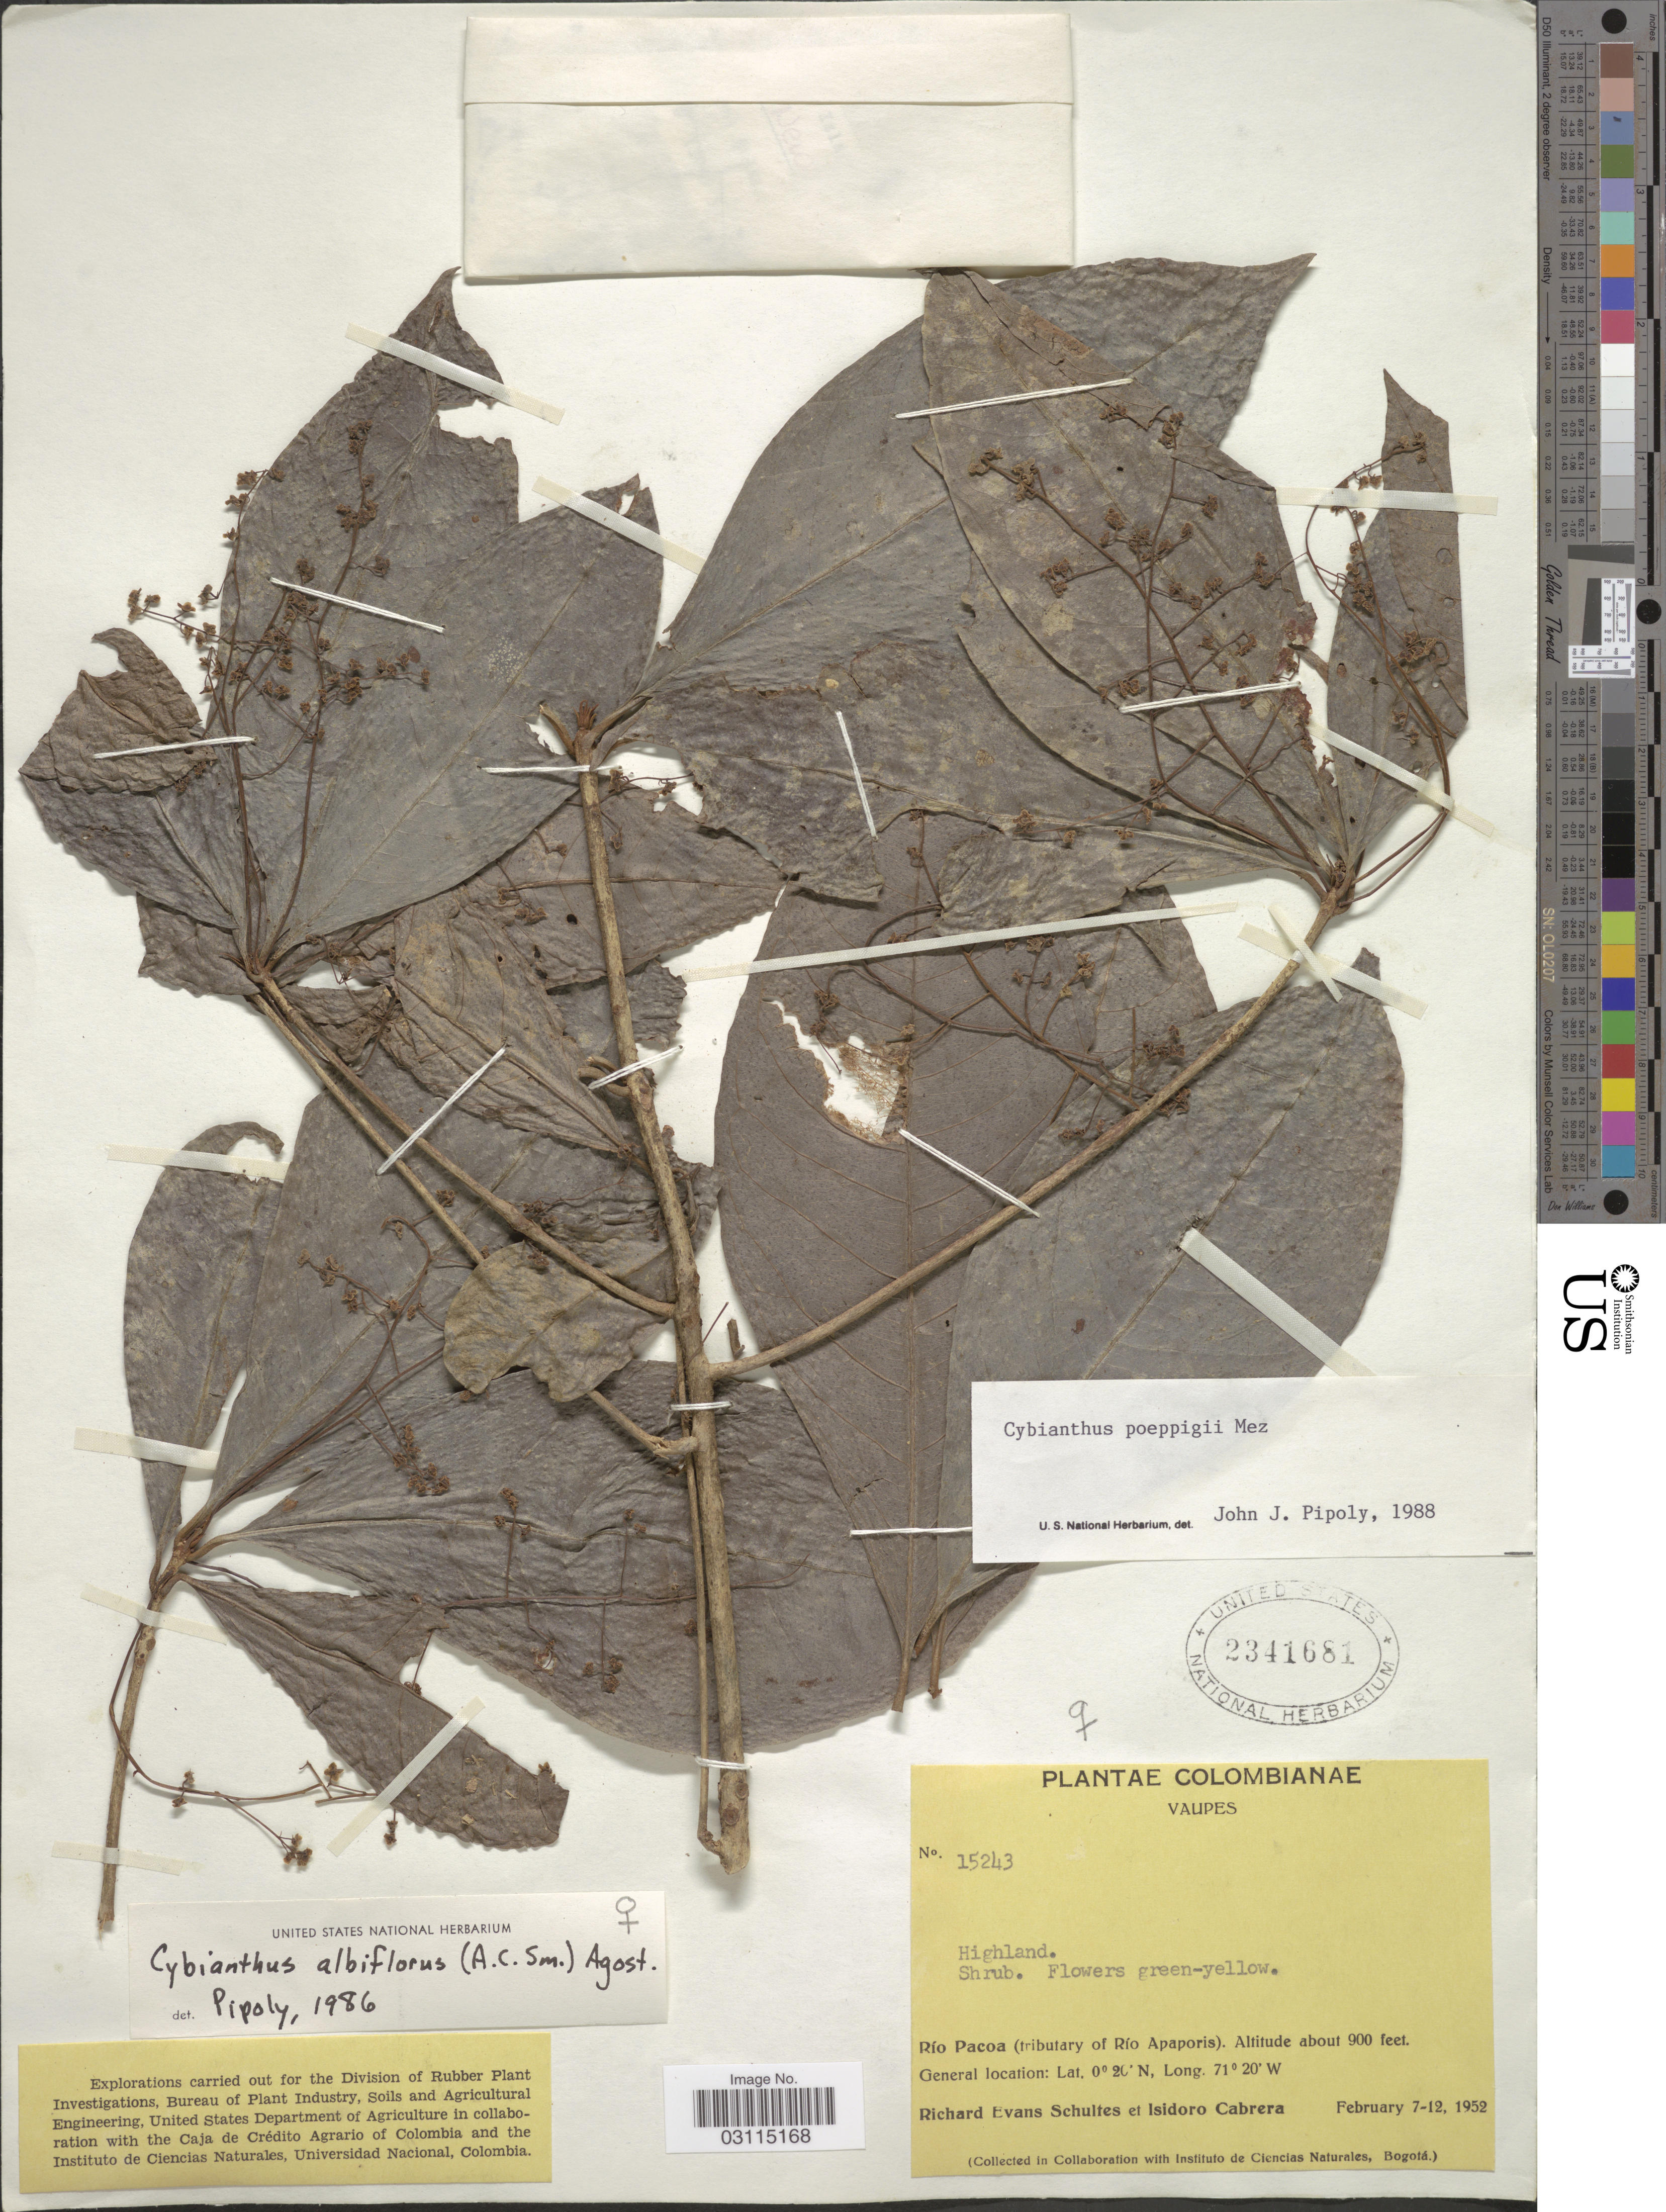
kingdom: Plantae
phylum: Tracheophyta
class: Magnoliopsida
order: Ericales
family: Primulaceae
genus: Cybianthus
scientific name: Cybianthus poeppigii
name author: Mez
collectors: R. E. Schultes & I. Cabrera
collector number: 15243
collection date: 1952-02-07/1952-02-12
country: Colombia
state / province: Vaupés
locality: Río Pacoa (tributary of Río Apaporis).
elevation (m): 274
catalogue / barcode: US 2341681